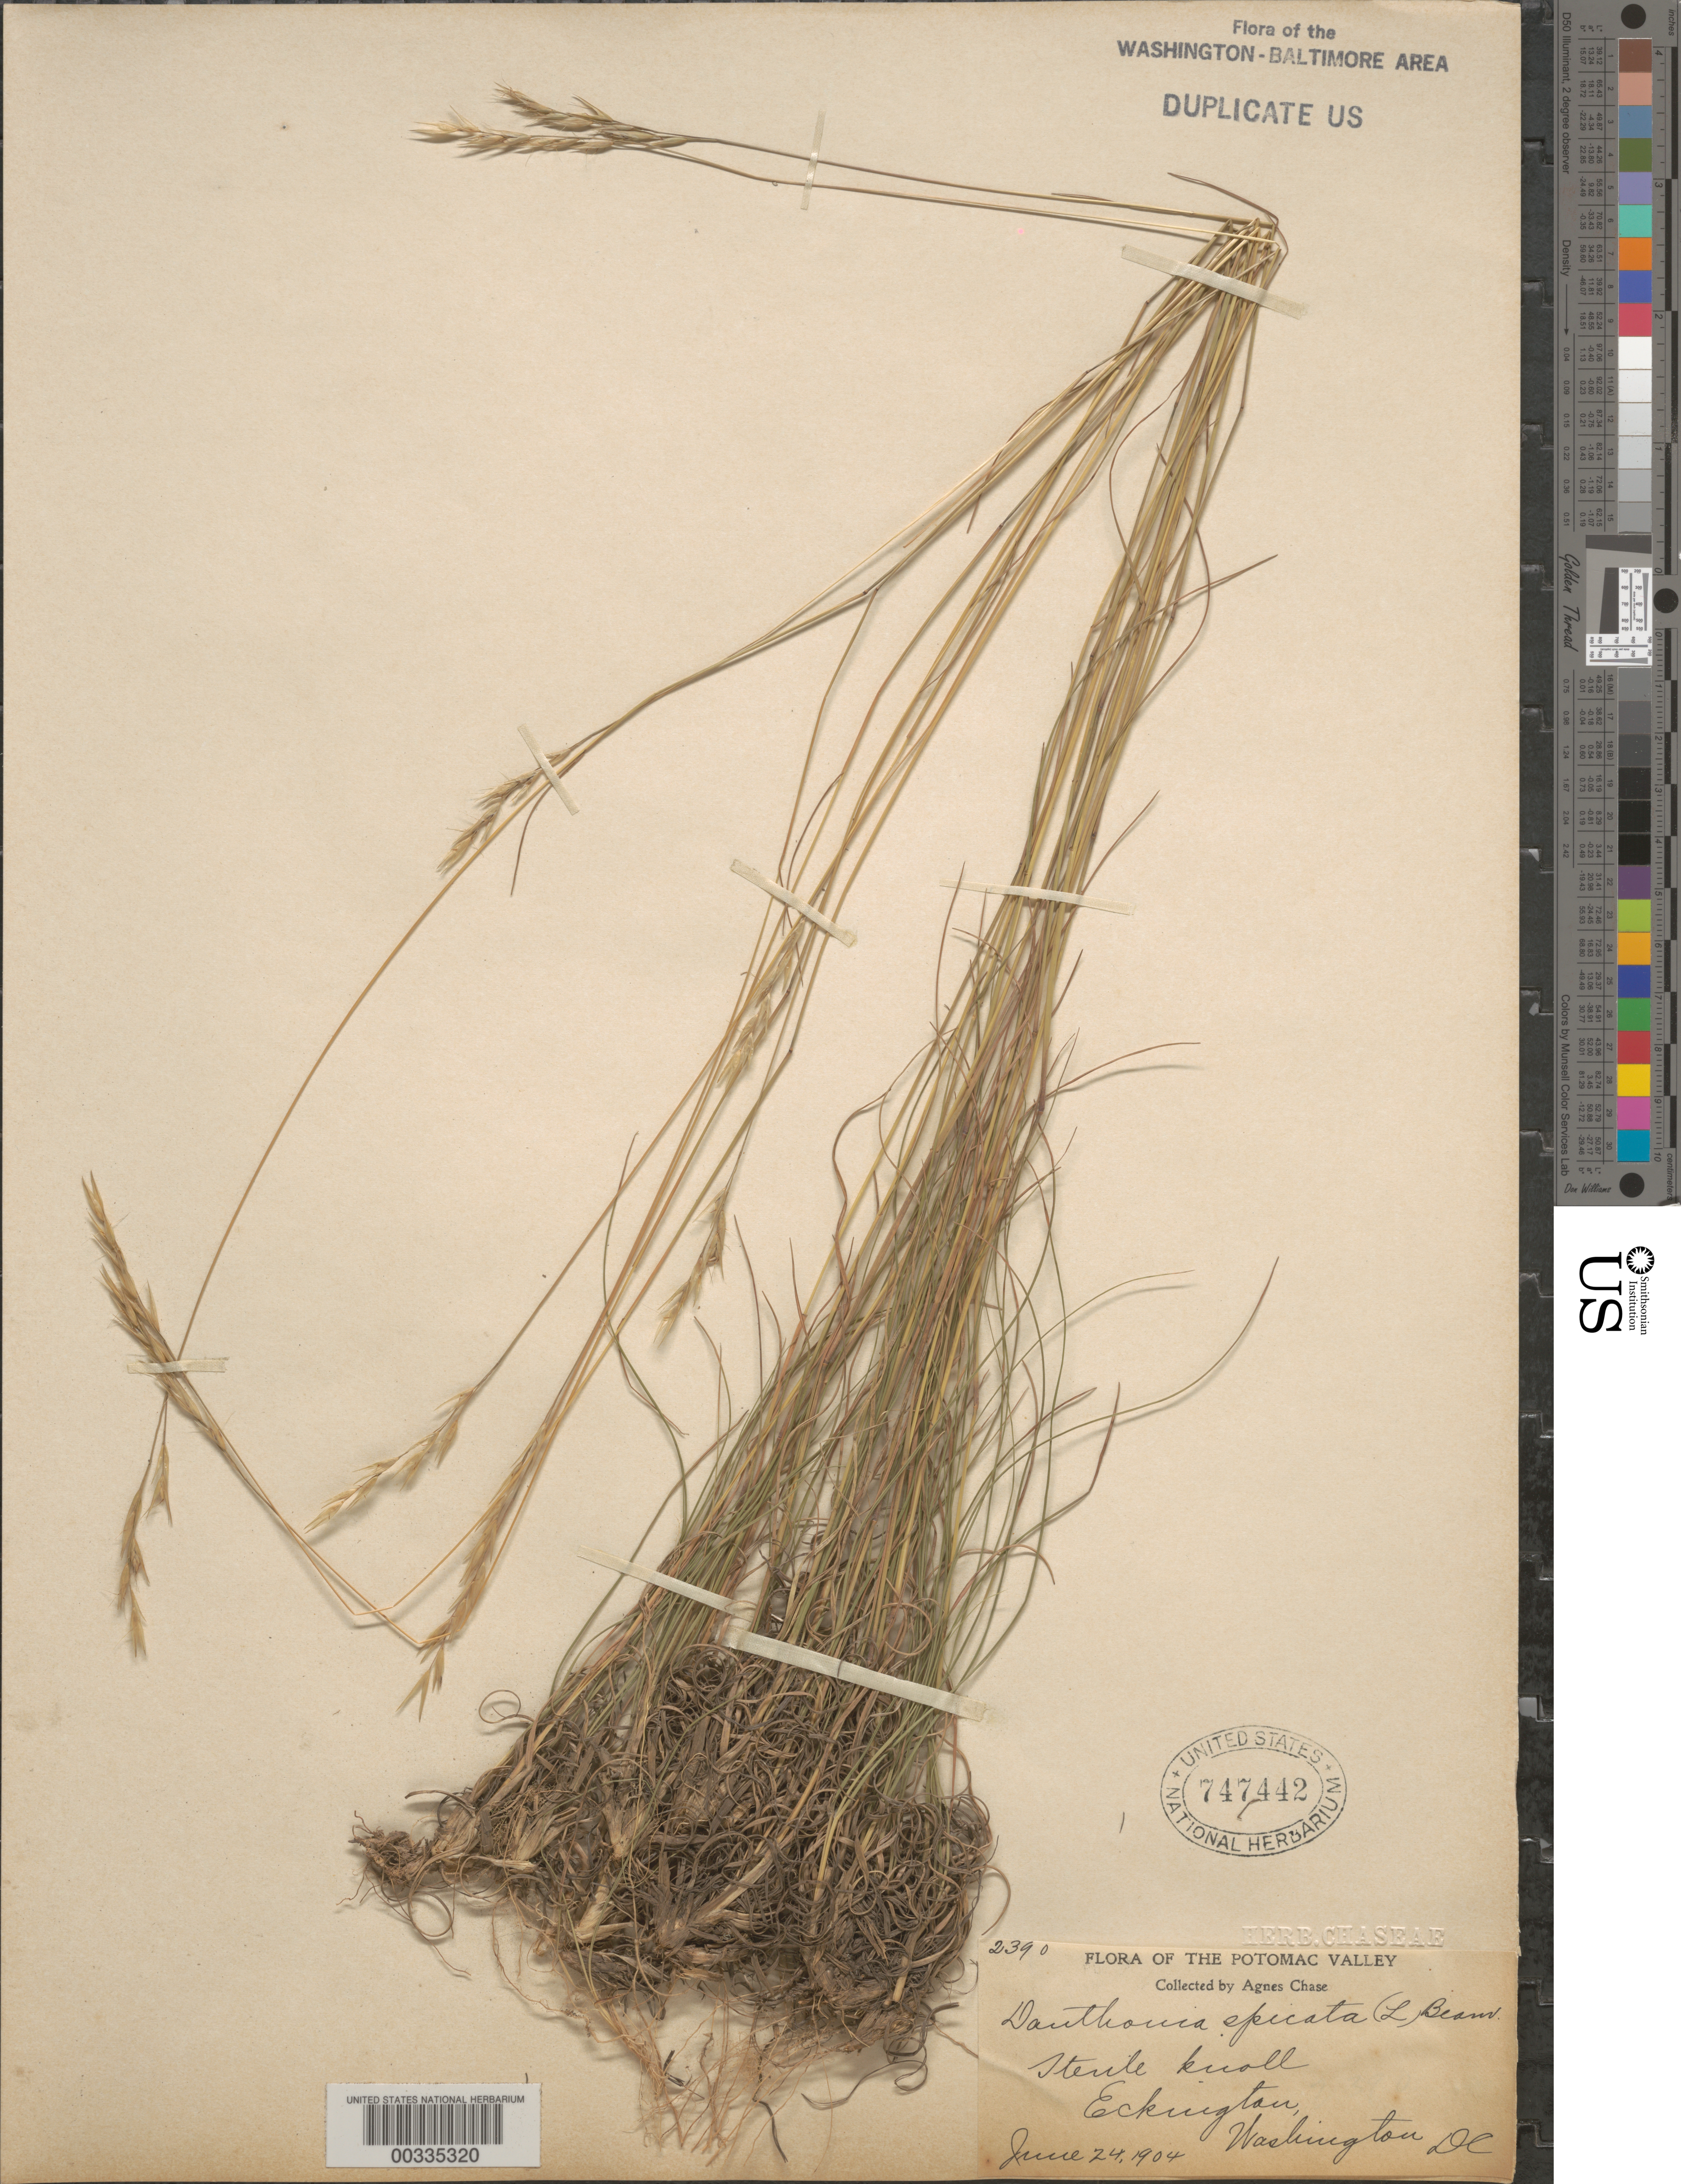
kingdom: Plantae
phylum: Tracheophyta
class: Liliopsida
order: Poales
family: Poaceae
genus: Danthonia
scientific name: Danthonia spicata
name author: (L.) P. Beauv. ex Roem. & Schult.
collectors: A. Chase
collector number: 2390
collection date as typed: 24 Jun 1904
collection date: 1904-06-24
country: United States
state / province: District of Columbia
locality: Eckington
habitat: Sterile knoll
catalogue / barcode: US 747442